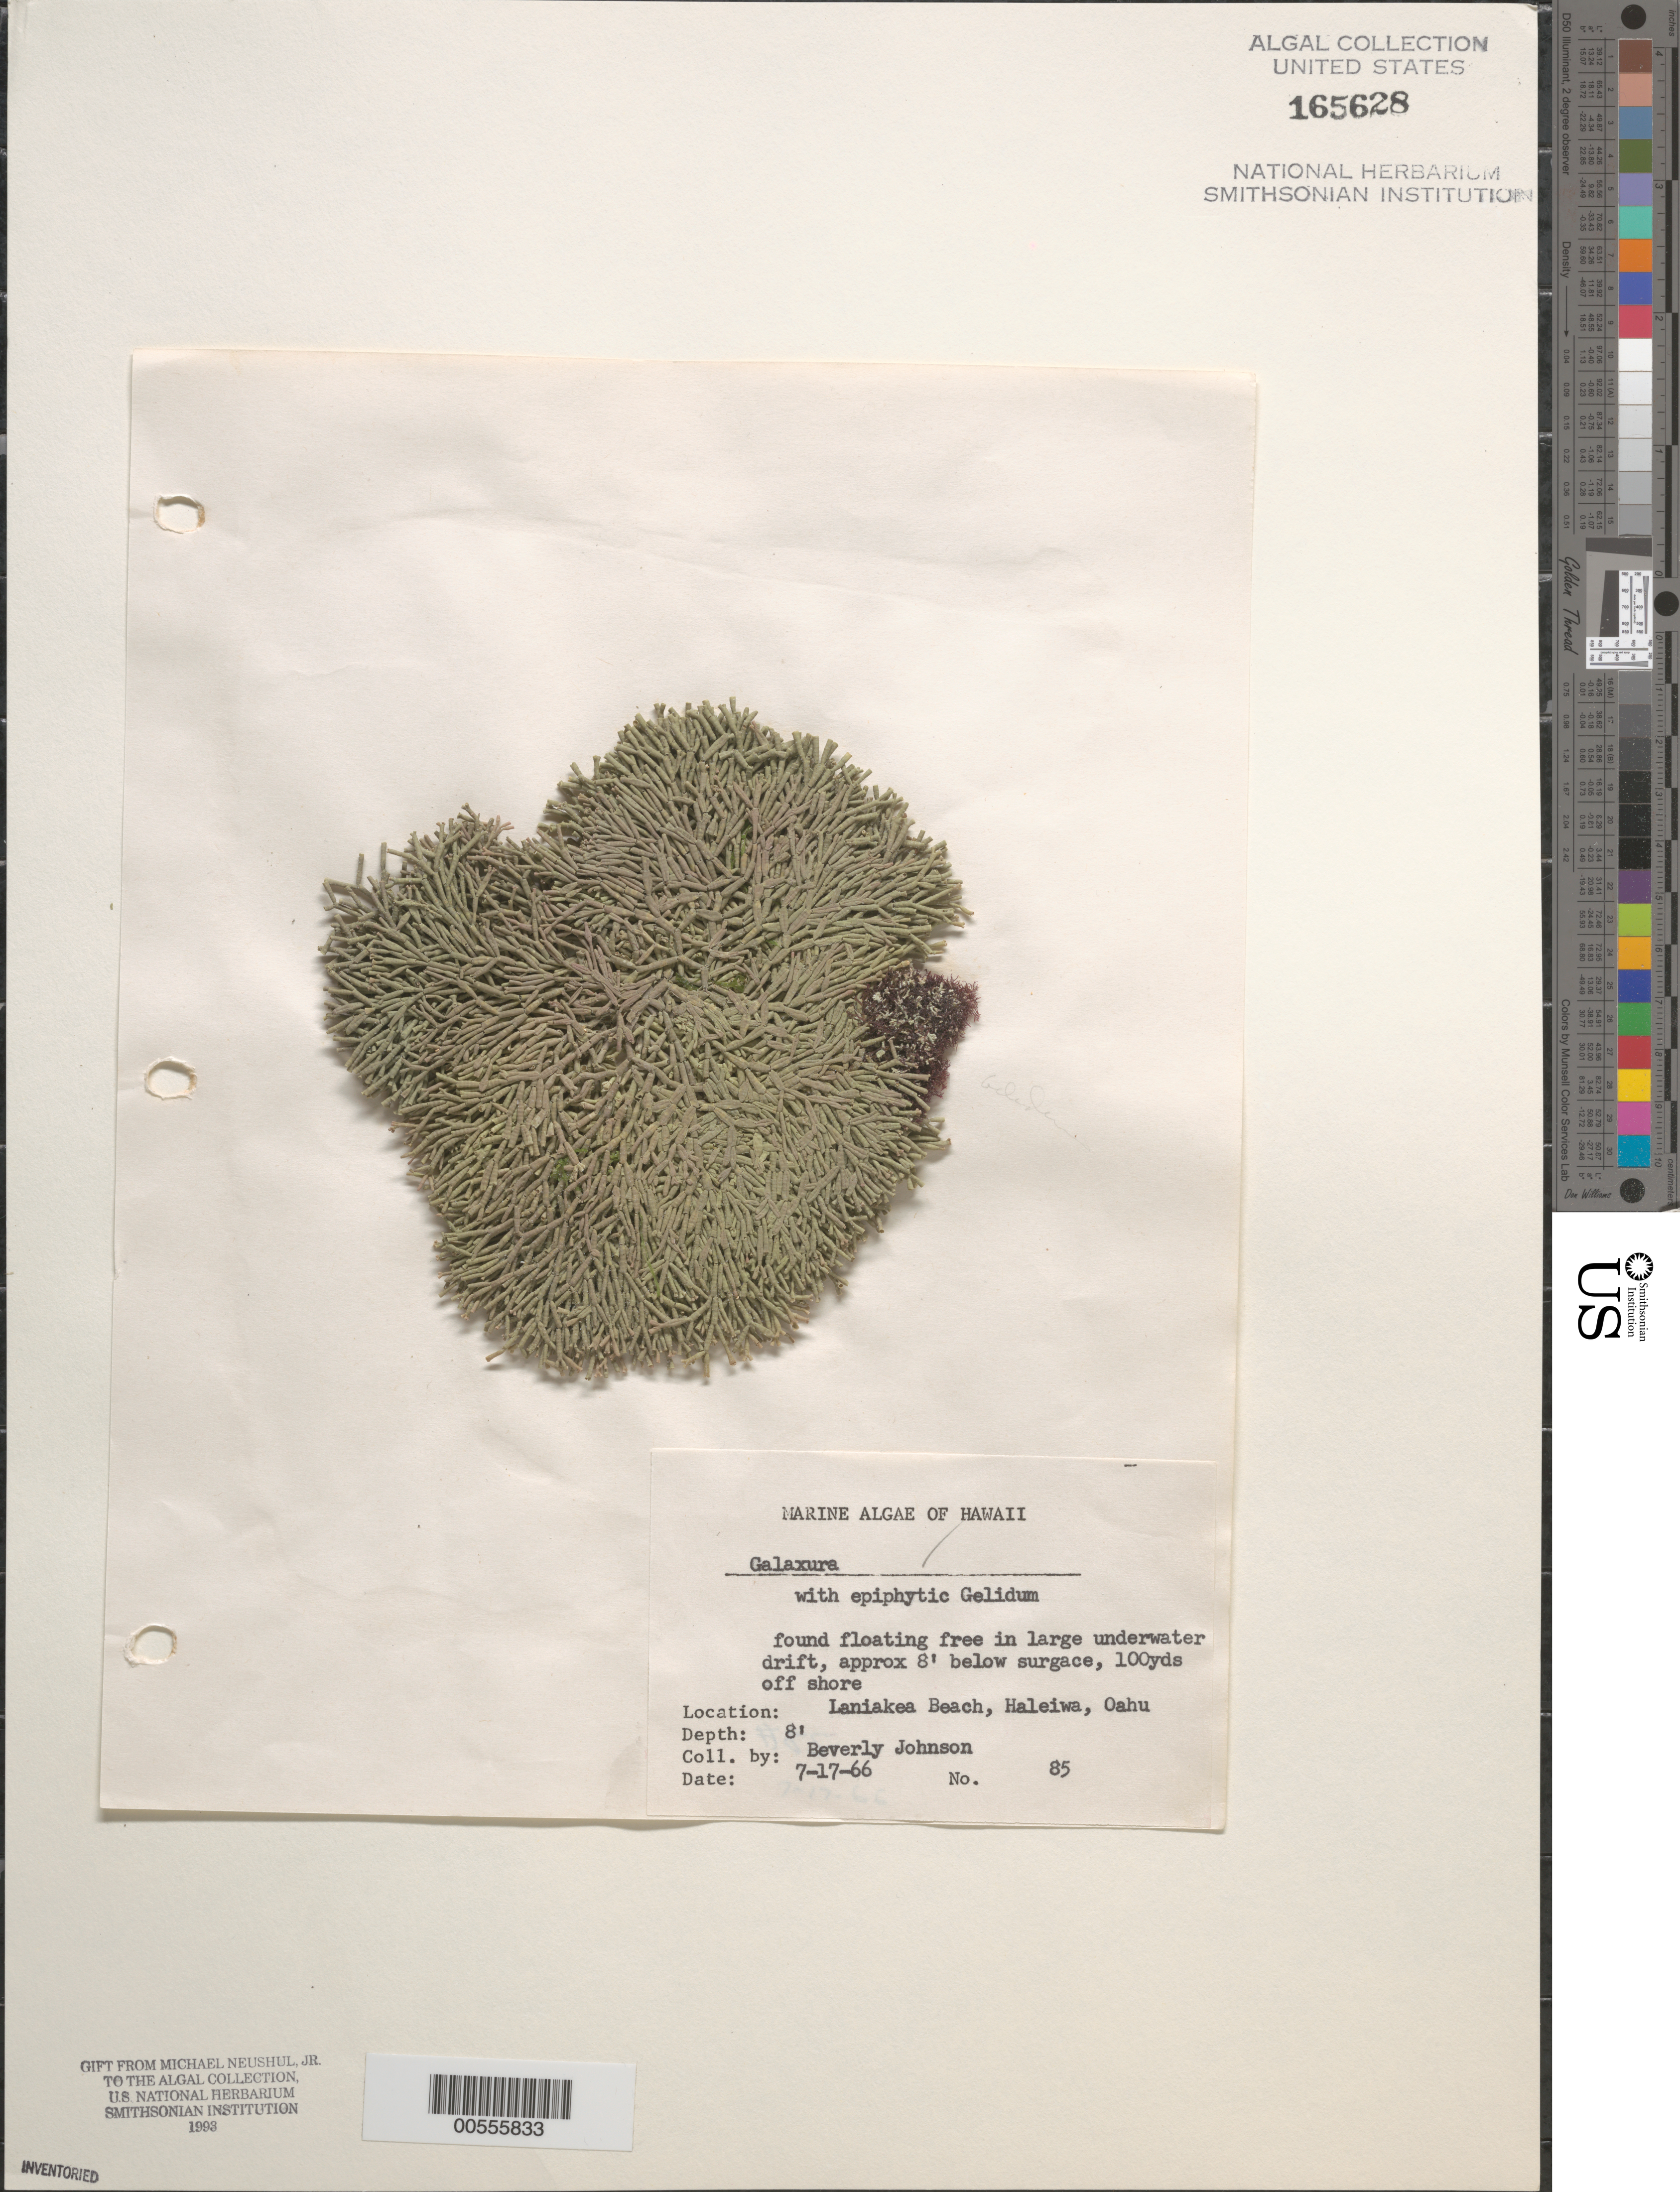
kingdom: Plantae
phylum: Rhodophyta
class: Florideophyceae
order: Nemaliales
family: Galaxauraceae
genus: Galaxaura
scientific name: Galaxaura sp.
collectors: B. Johnson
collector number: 85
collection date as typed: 17 Jul 1966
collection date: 1966-07-17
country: United States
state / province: Hawaii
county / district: Honolulu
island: Oahu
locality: Haleiwa, Laniakea Beach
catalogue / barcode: US 165628